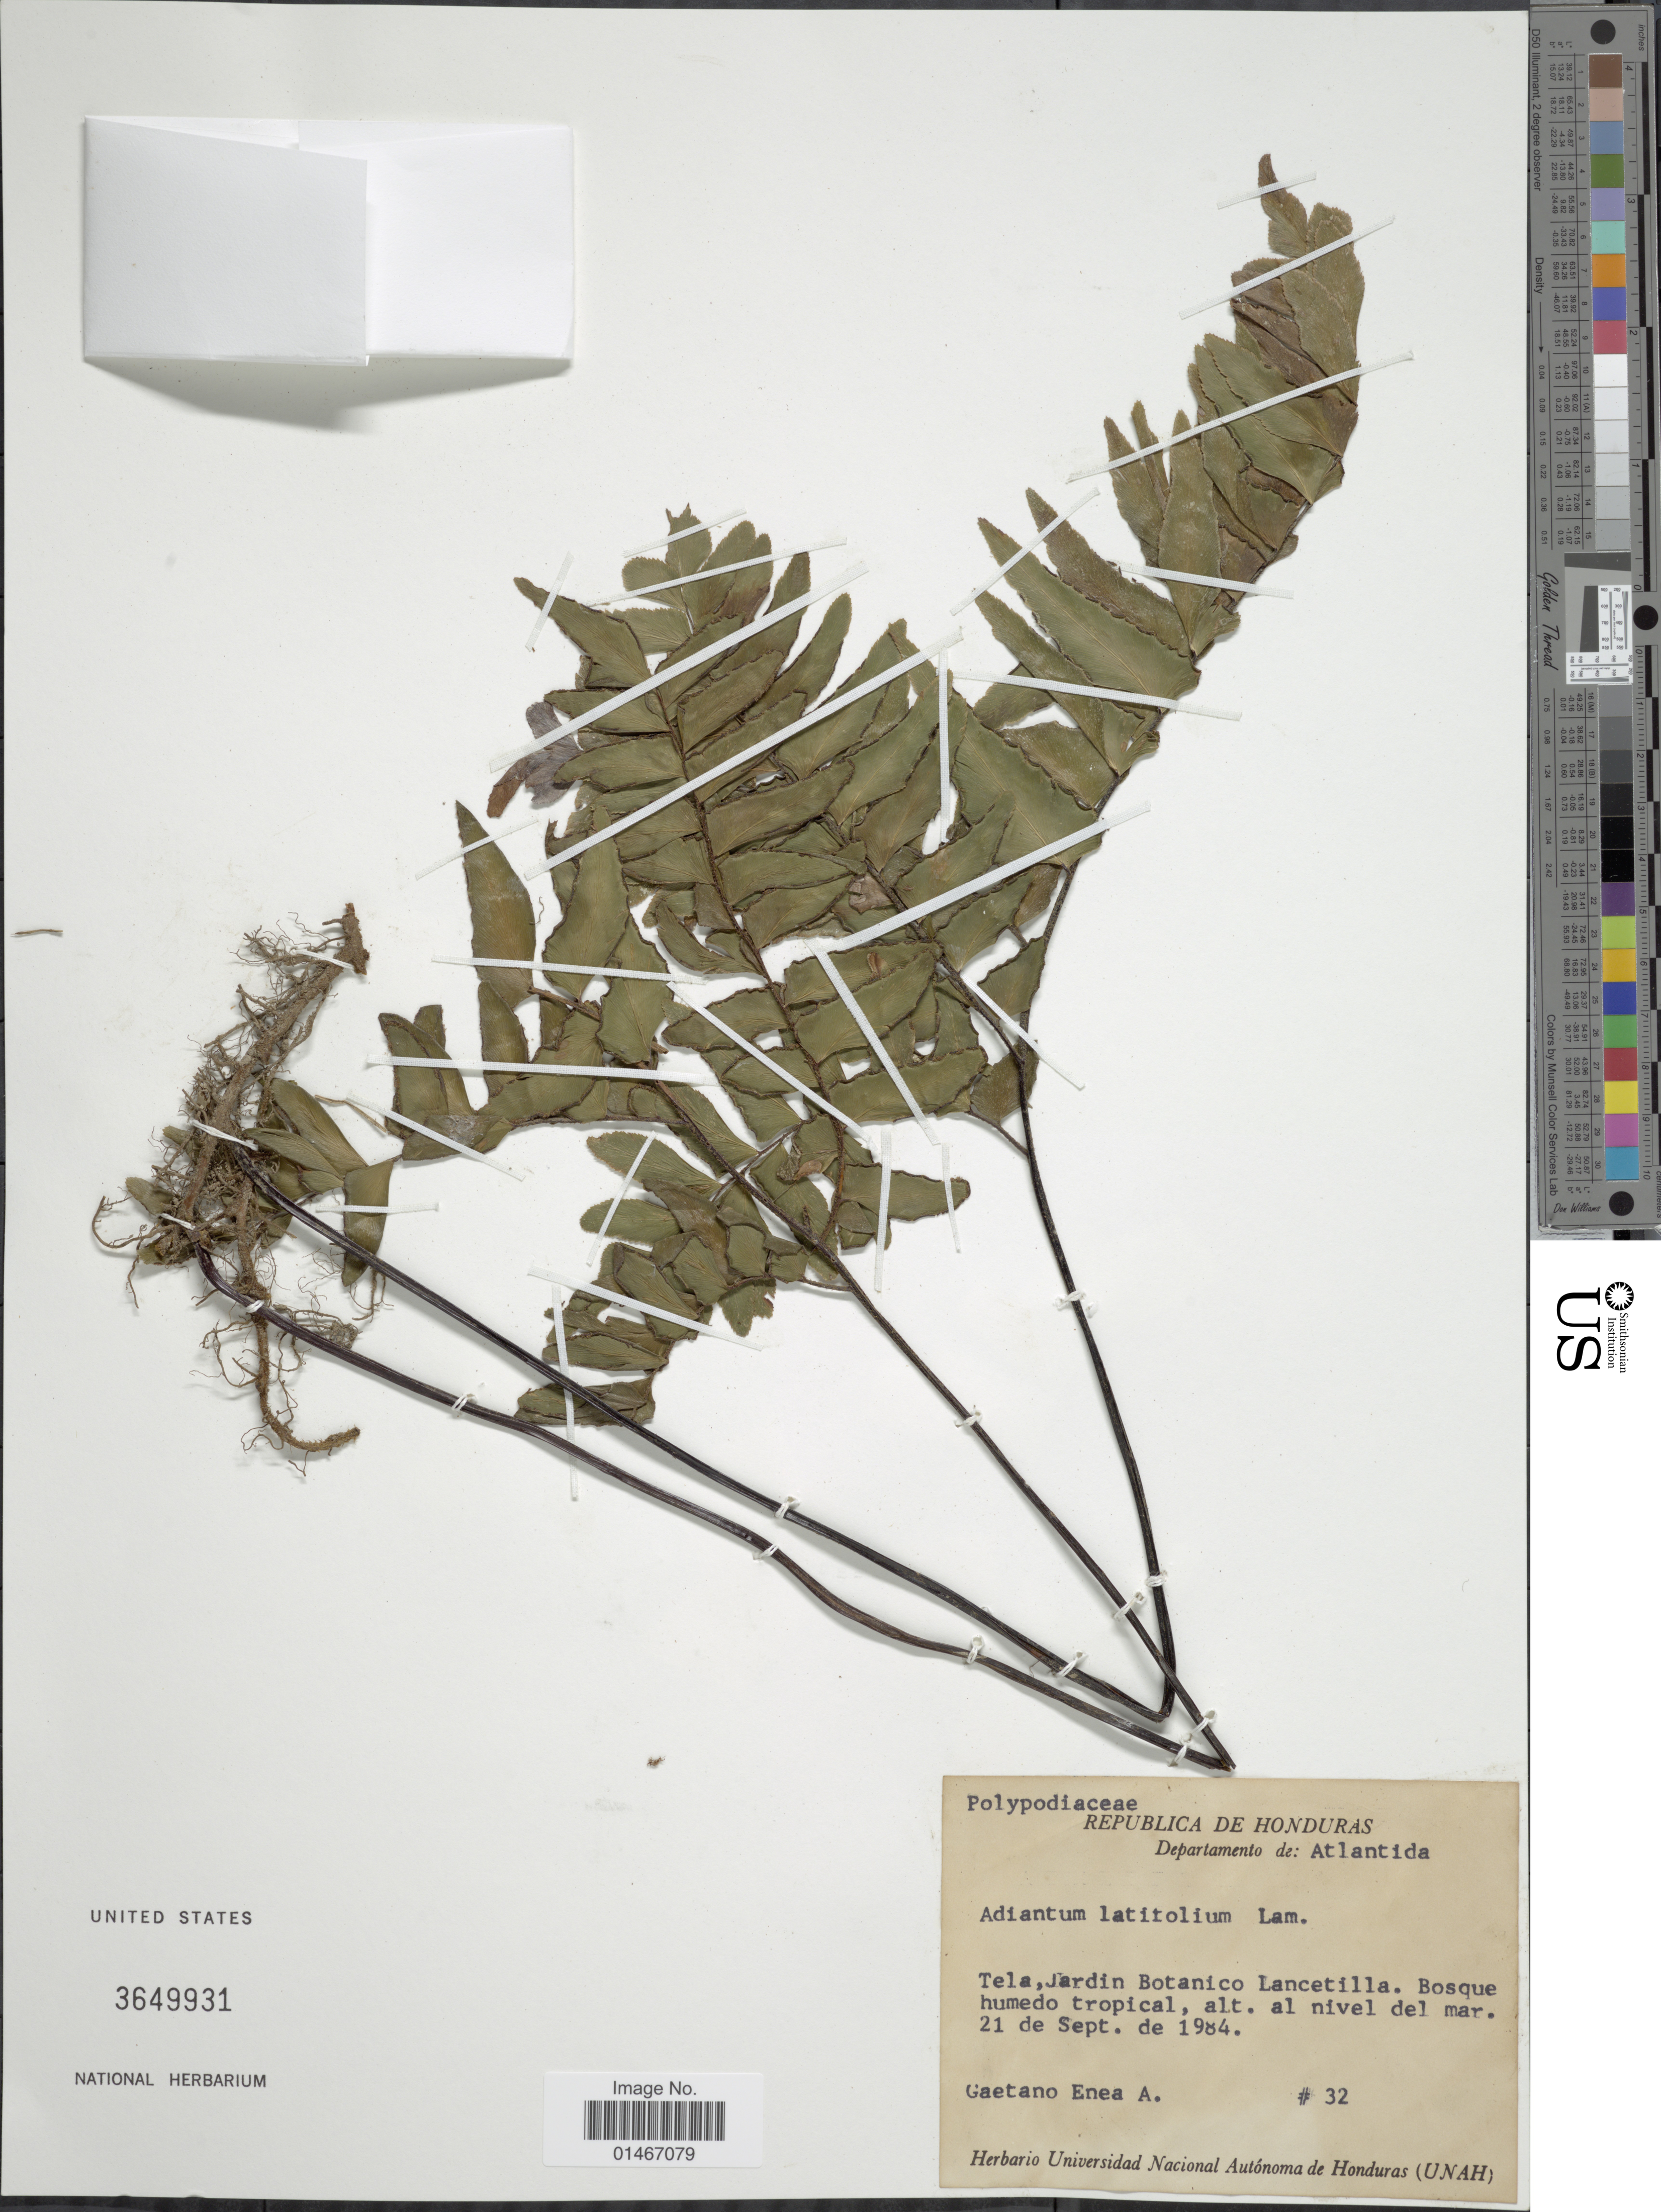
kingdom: Plantae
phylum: Tracheophyta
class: Polypodiopsida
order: Polypodiales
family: Pteridaceae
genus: Adiantum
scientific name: Adiantum latifolium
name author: Lam.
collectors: Gaetano Enea A.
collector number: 32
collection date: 1984-09-21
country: Honduras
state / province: Atlántida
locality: Republica de Honduras. Departamento de: Atlantida. Tela, Jardin Botanico Lancetilla.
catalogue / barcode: US 3649931